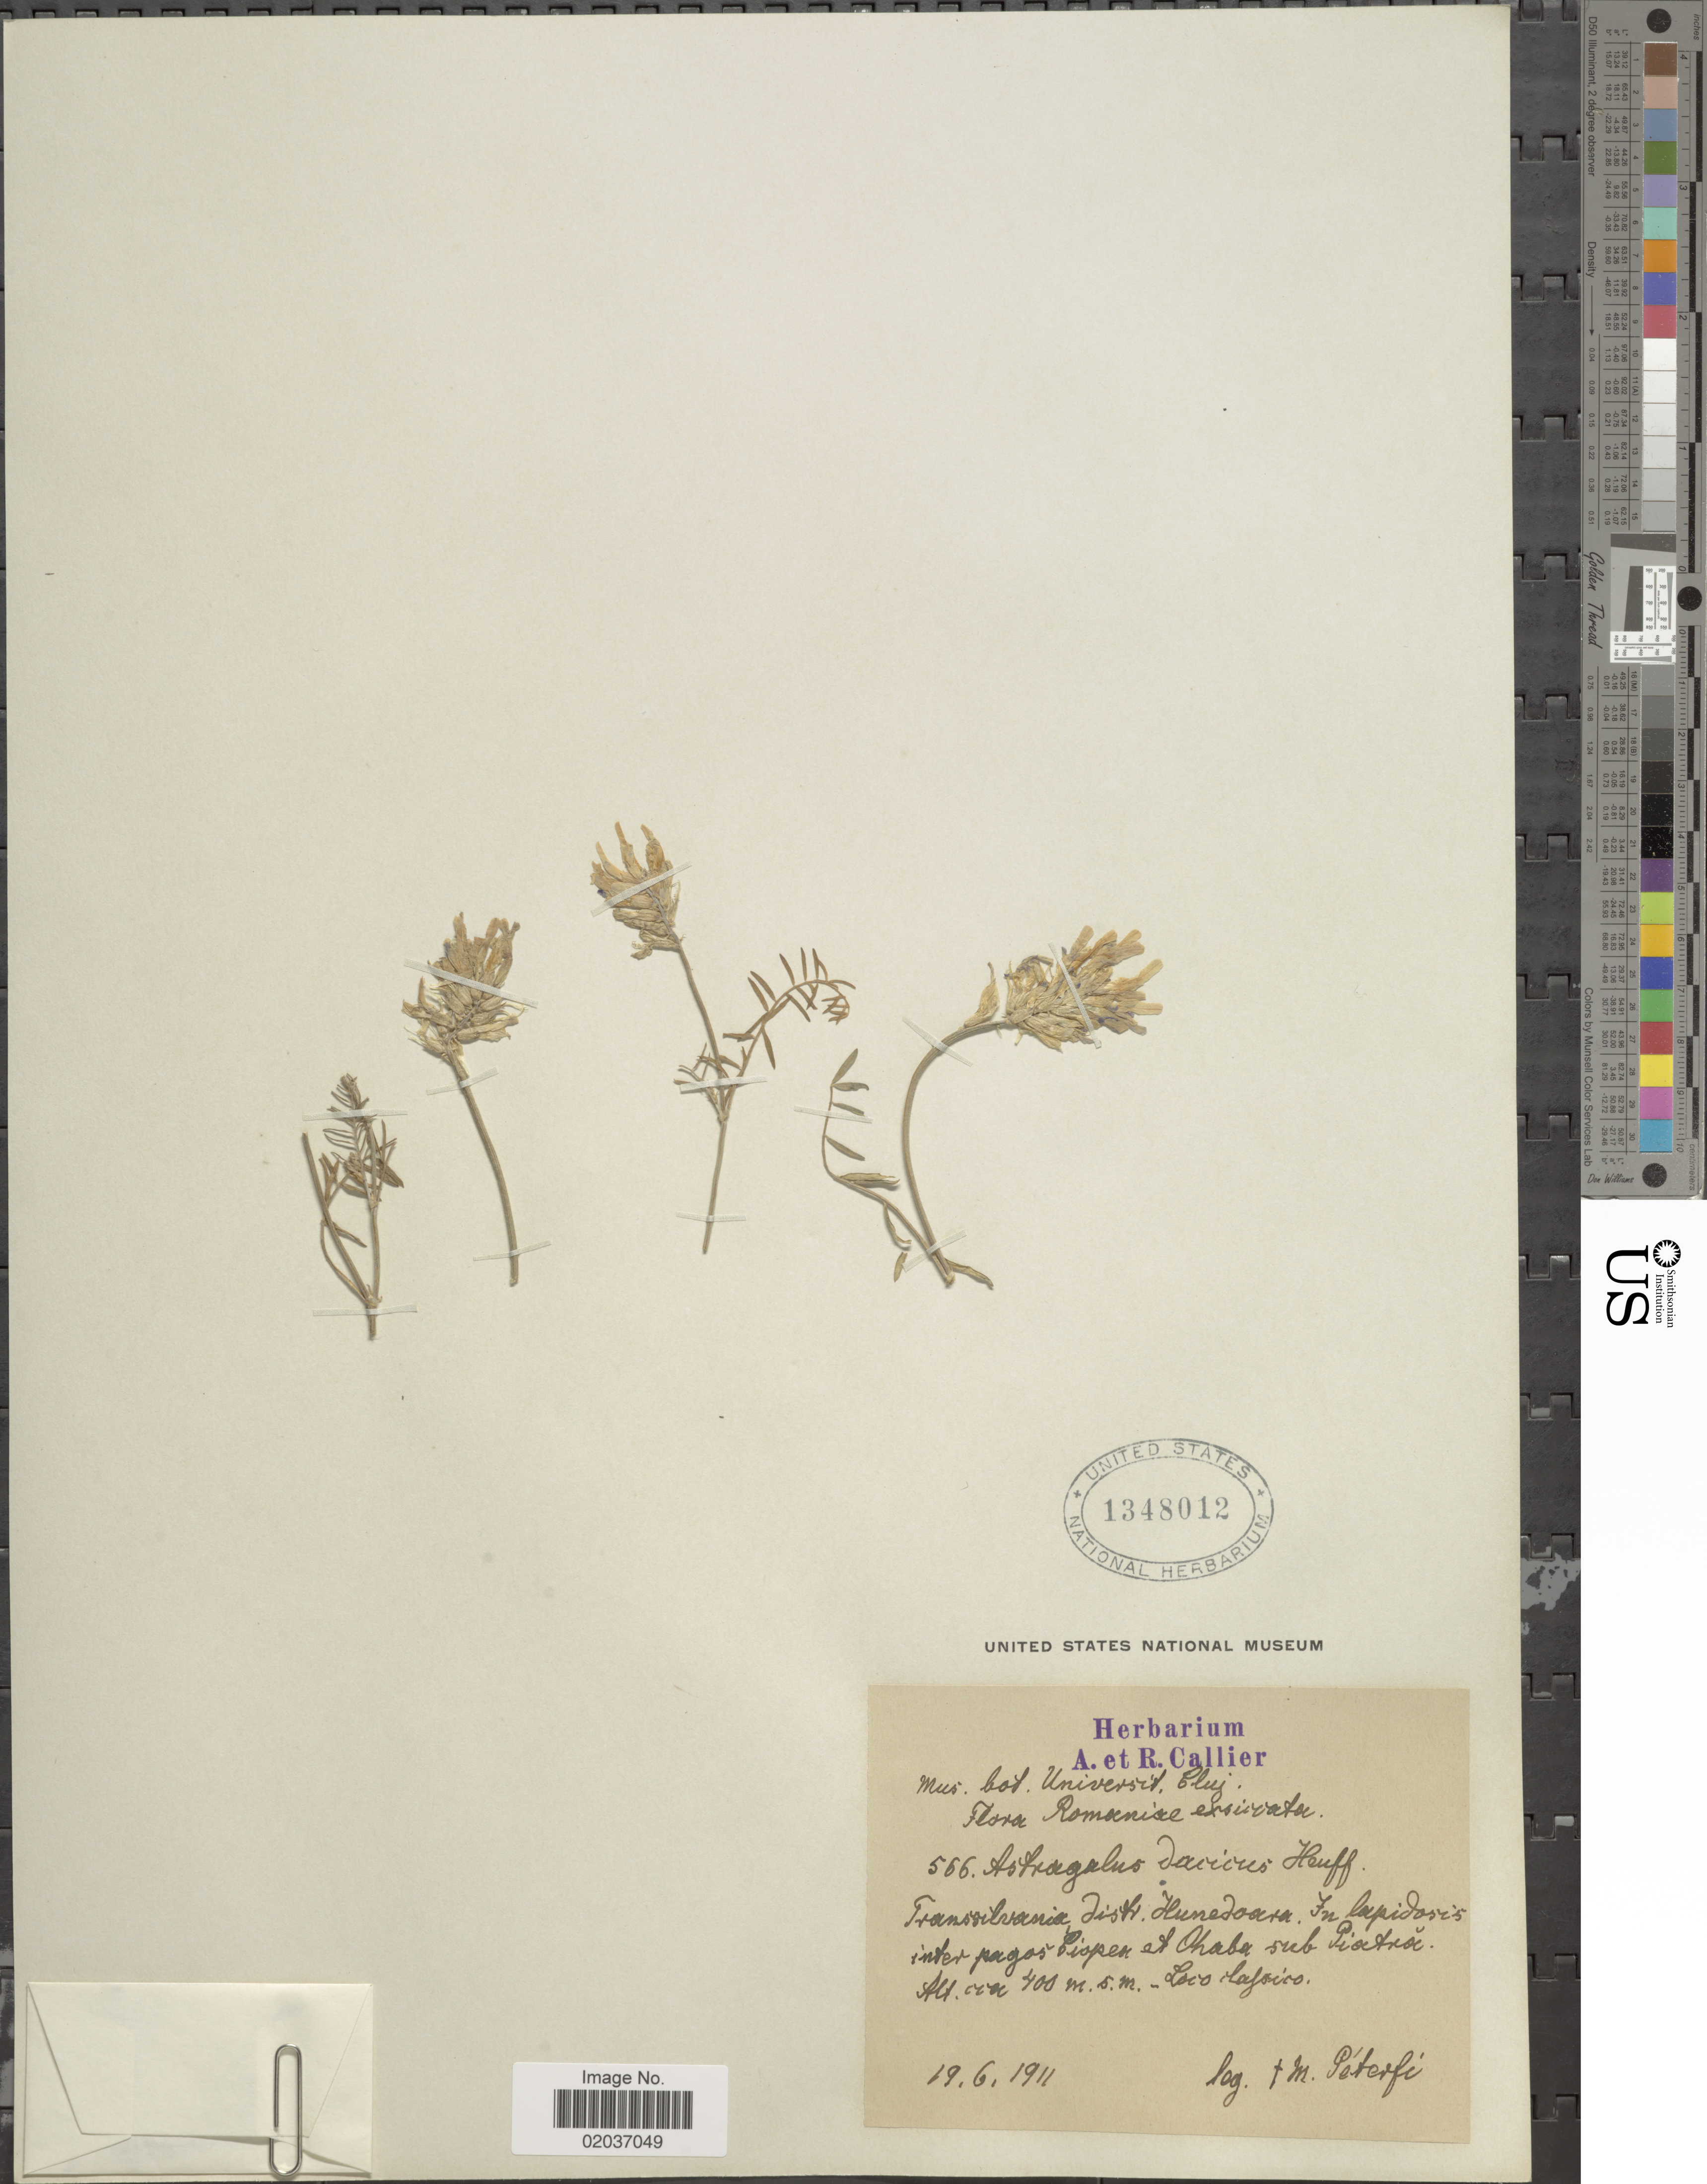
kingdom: Plantae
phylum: Tracheophyta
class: Magnoliopsida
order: Fabales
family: Fabaceae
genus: Astragalus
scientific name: Astragalus danicus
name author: Retz.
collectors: M. Péterfi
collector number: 566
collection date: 1911-06-19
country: Romania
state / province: Hunedoara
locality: Transsilvania. inter pagos Ciopen et Chaba sub Piatroc [interpreted]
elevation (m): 400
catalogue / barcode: US 1348012